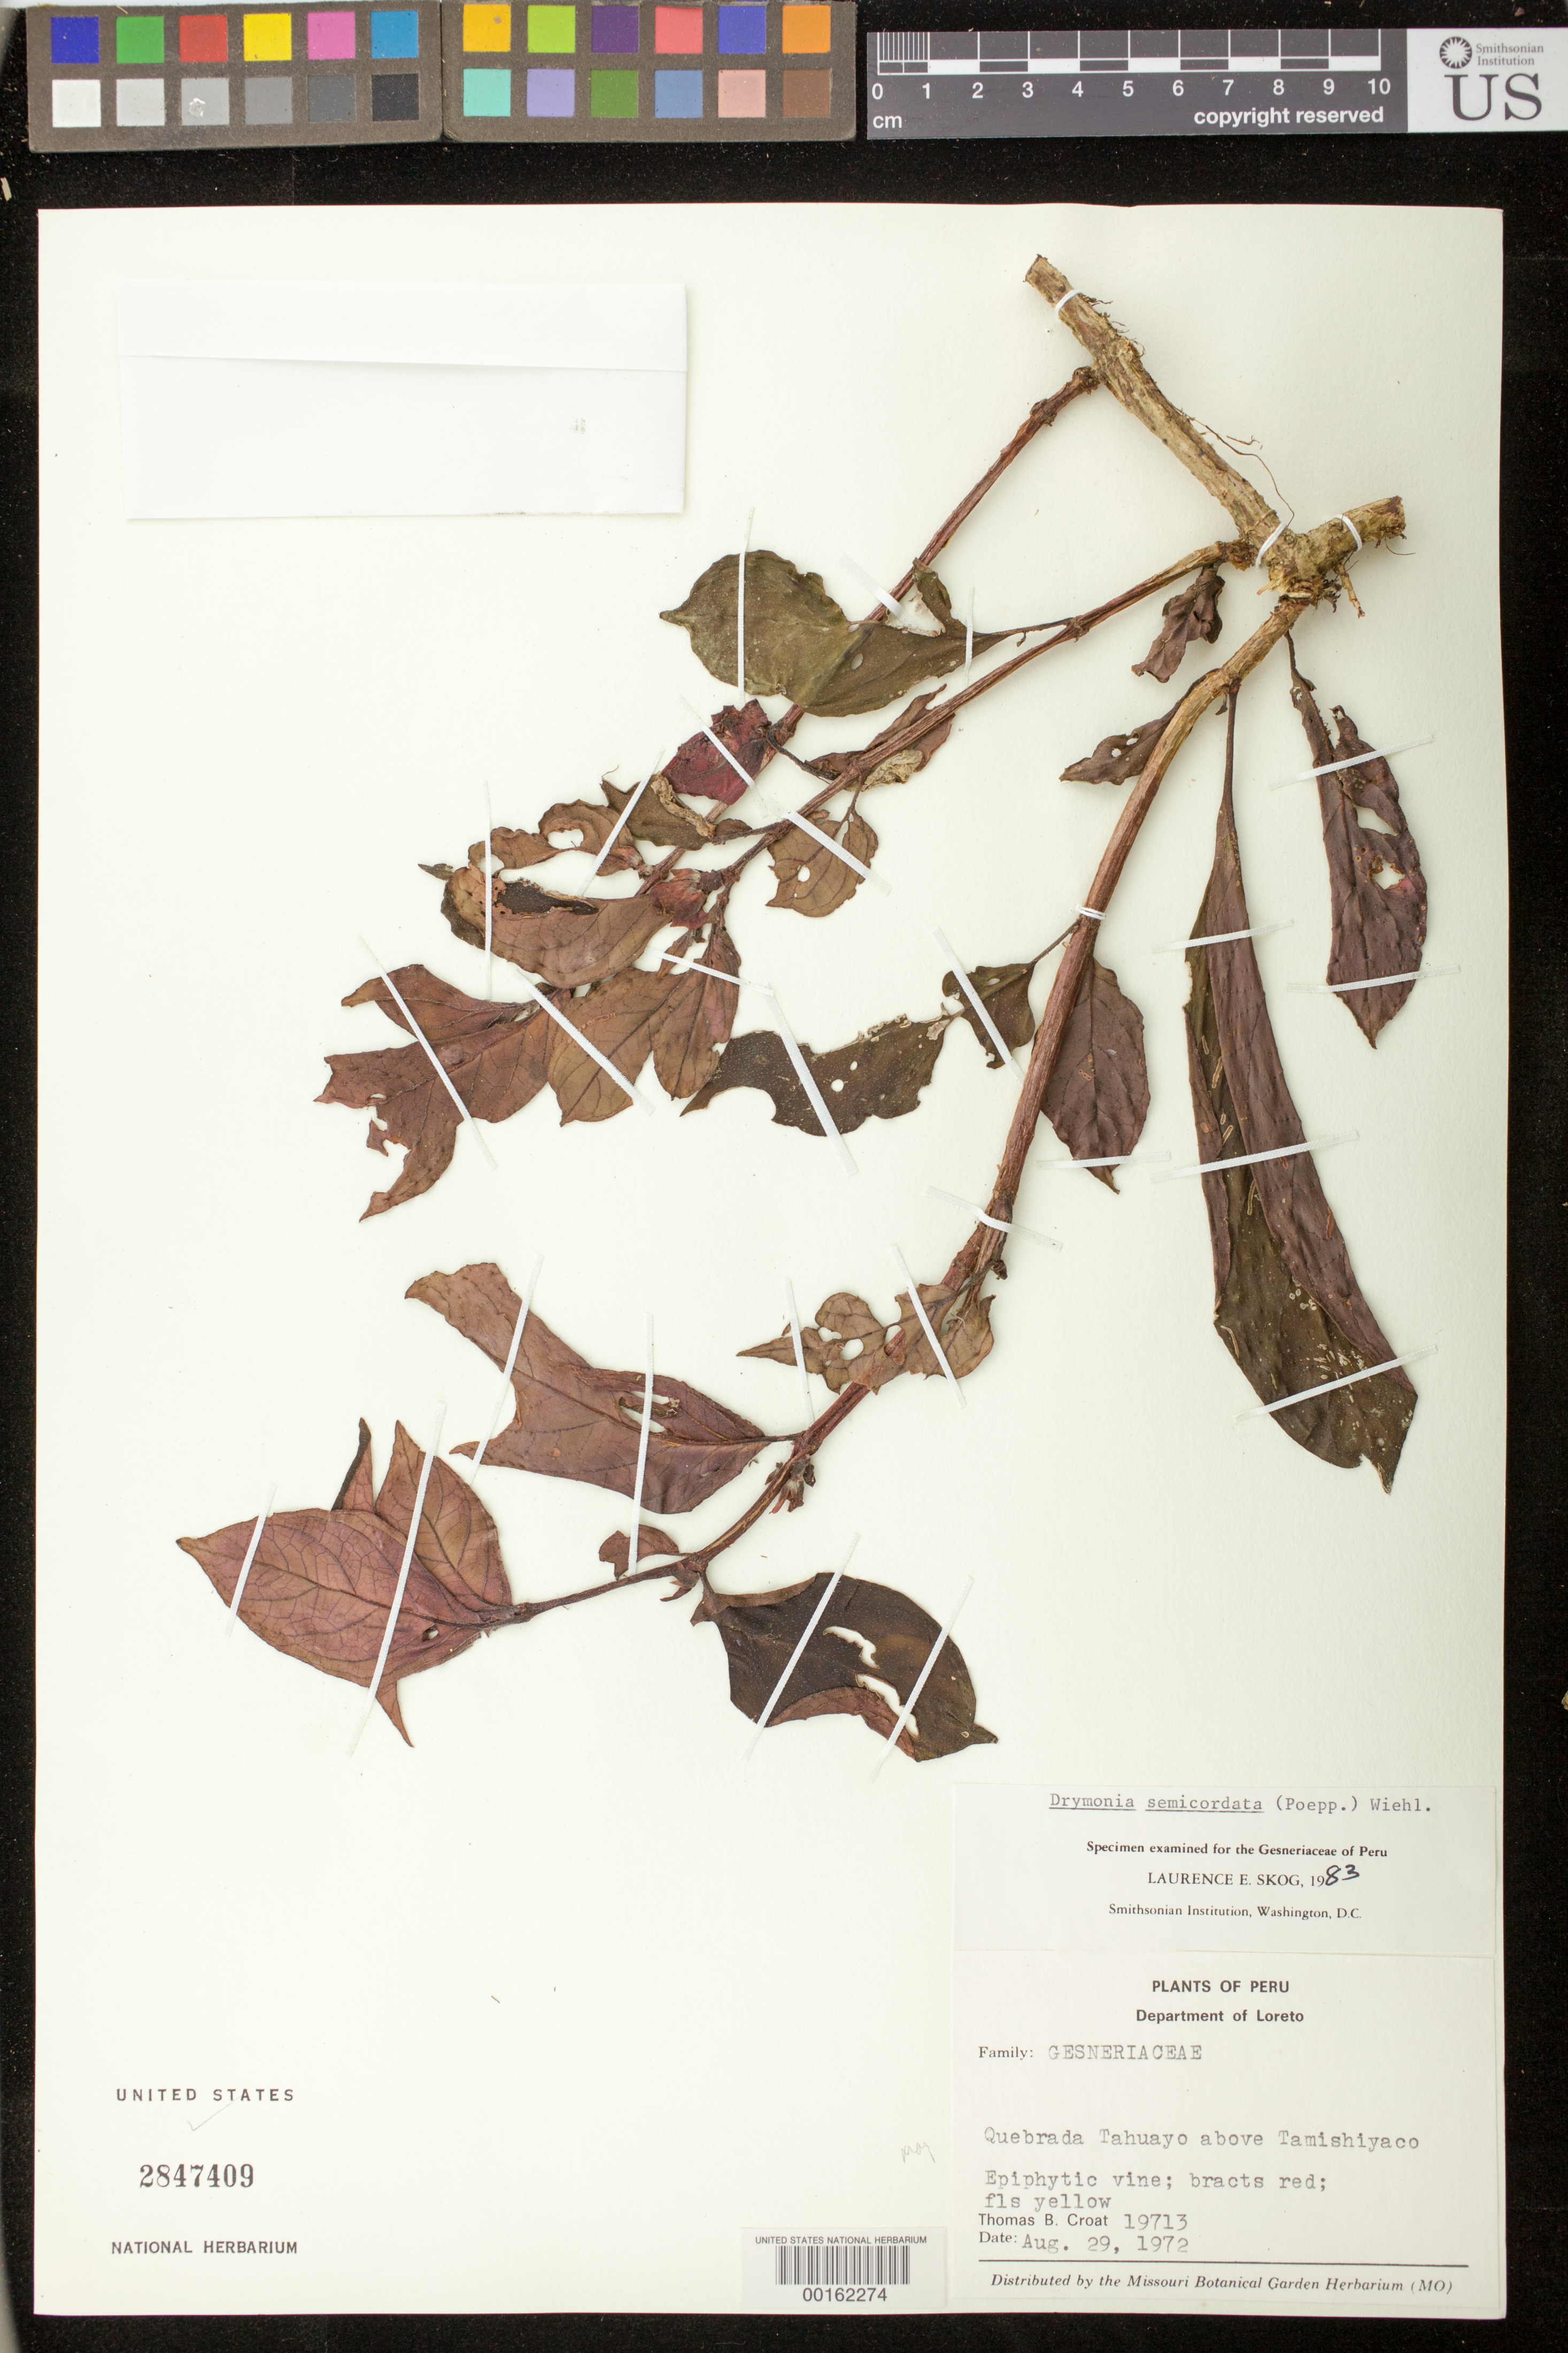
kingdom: Plantae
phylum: Tracheophyta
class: Magnoliopsida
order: Lamiales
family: Gesneriaceae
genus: Drymonia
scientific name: Drymonia semicordata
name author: (Poepp.) Wiehler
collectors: T. B. Croat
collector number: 19713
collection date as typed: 29 Aug 1972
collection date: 1972-08-29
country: Peru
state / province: Loreto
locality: Quebrada Tahuayo above Tamishiyaco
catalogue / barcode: US 2847409